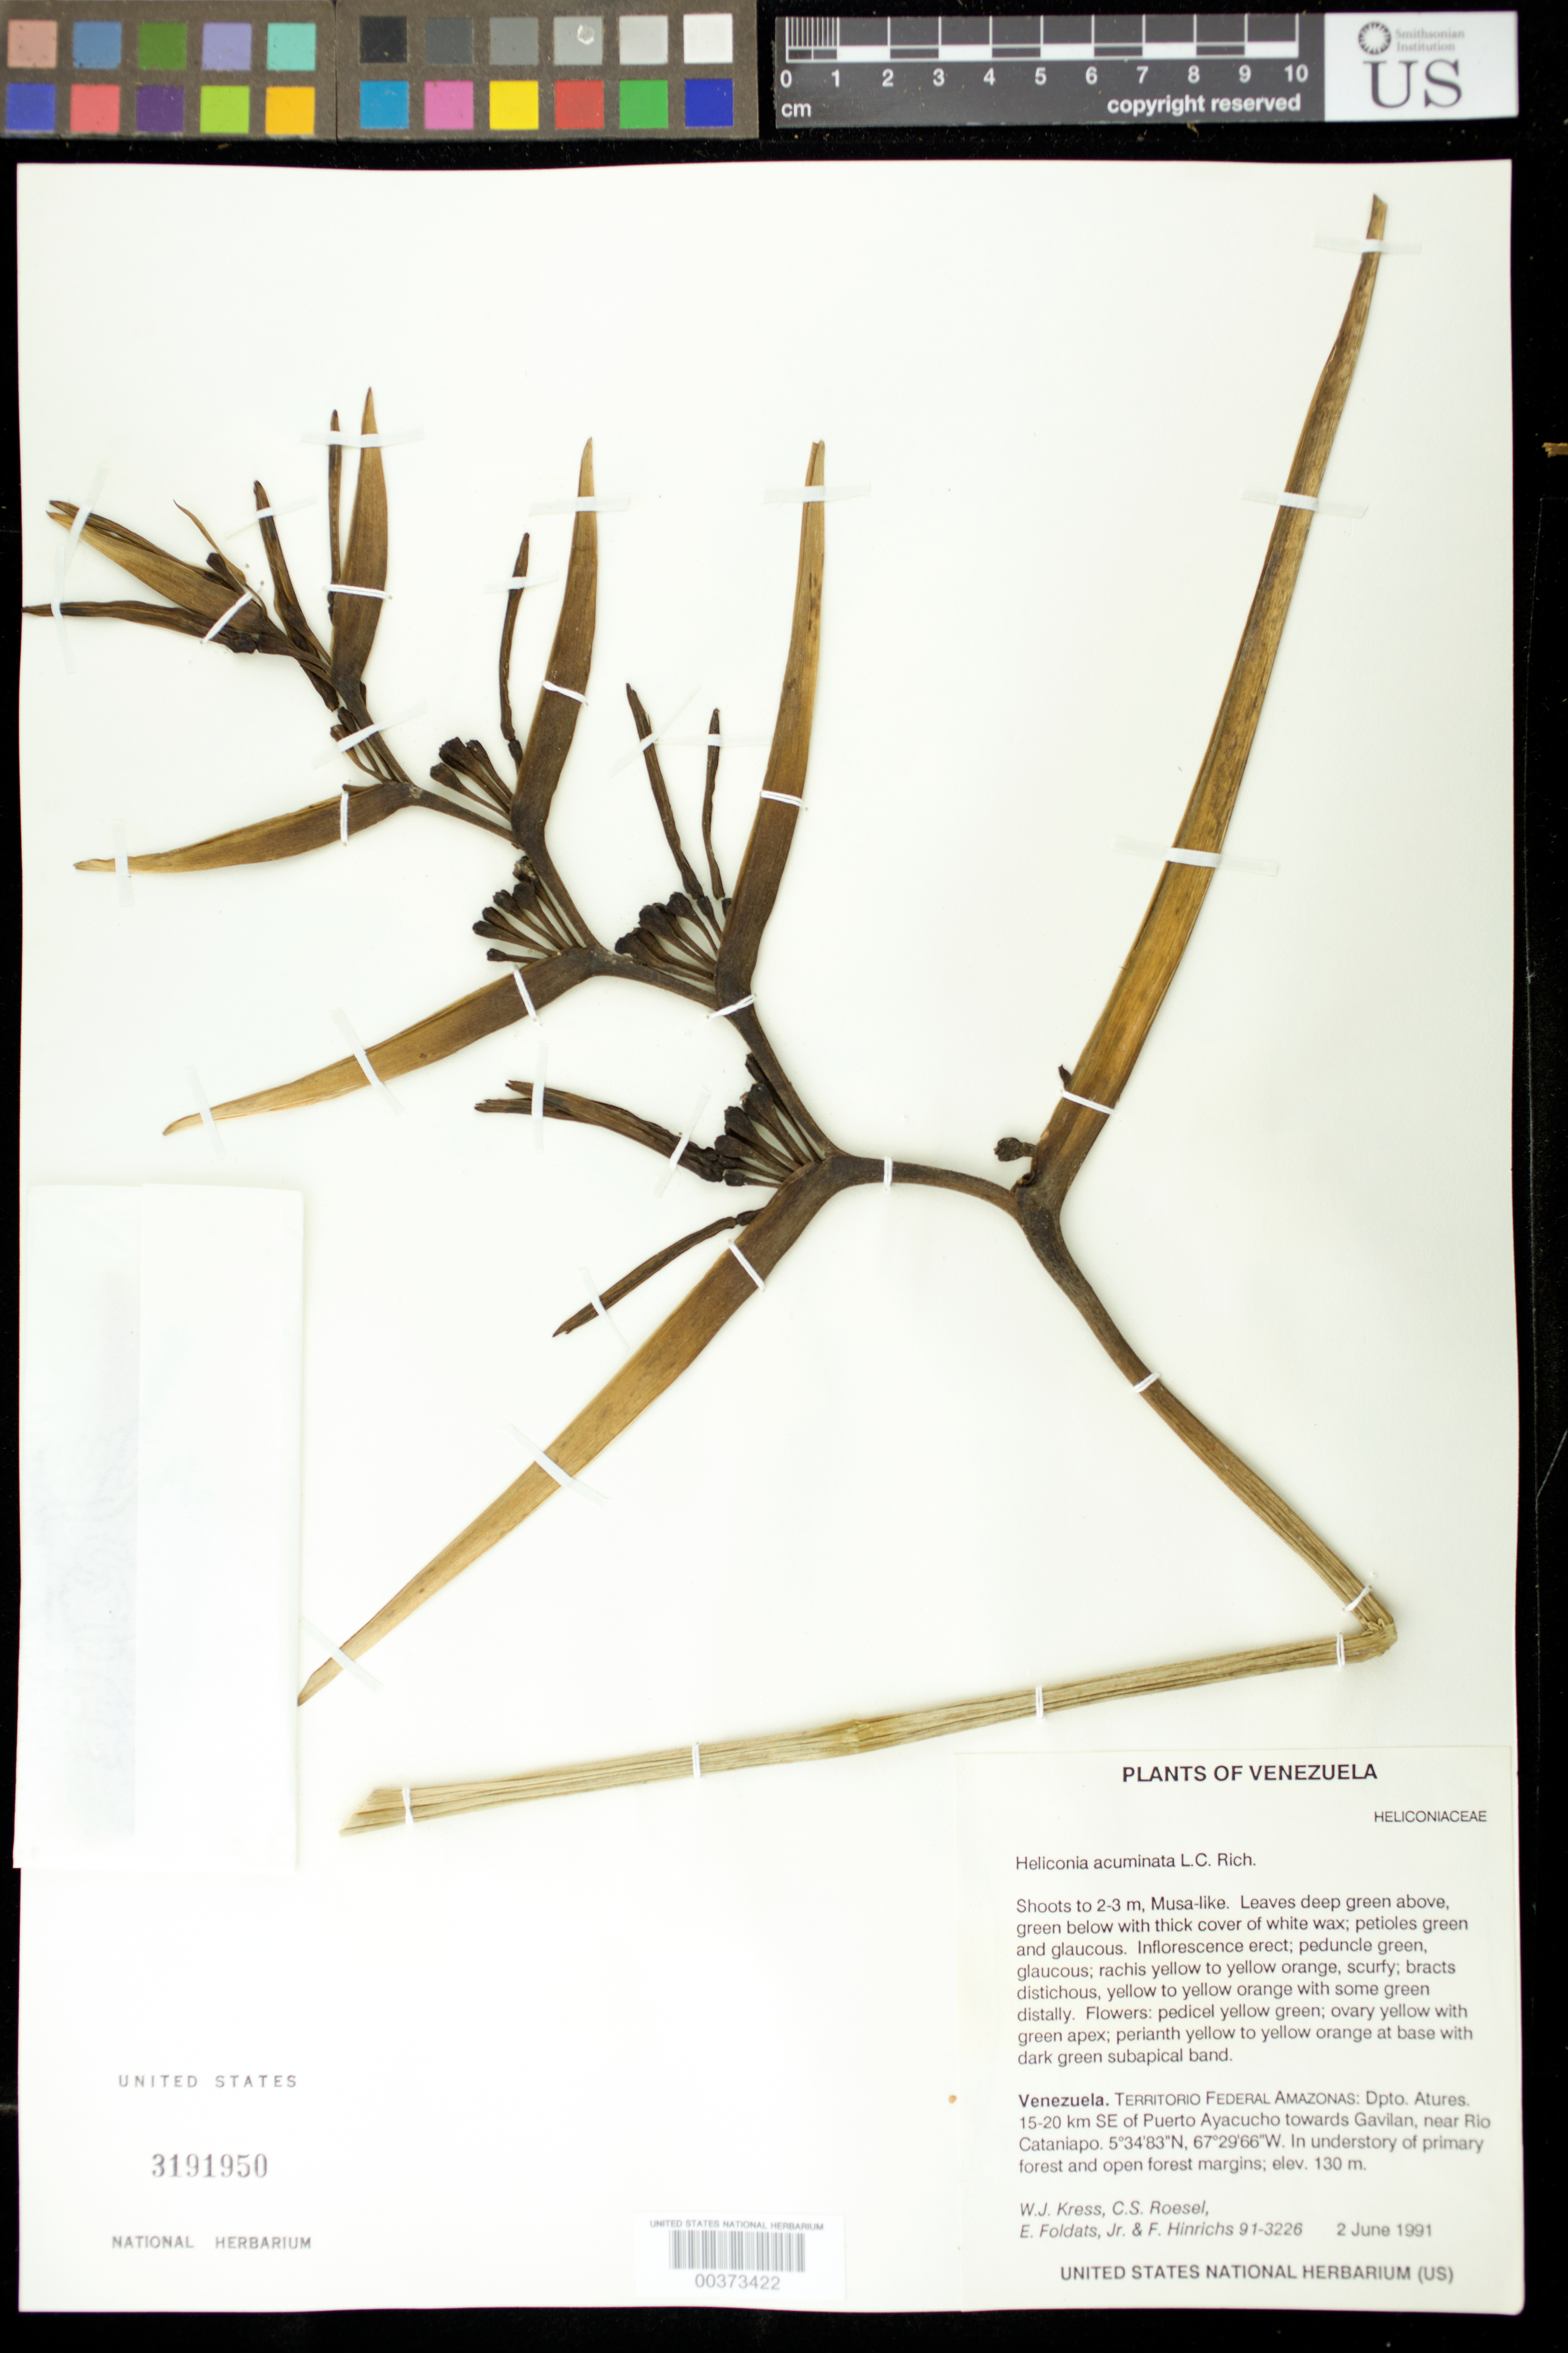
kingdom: Plantae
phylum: Tracheophyta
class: Liliopsida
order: Zingiberales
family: Heliconiaceae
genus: Heliconia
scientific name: Heliconia acuminata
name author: A. Rich.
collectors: W. J. Kress, C. S. Roesel, E. Foldats & F. Hinrichs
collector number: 91-3226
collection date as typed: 02 Jun 1991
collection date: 1991-06-02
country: Venezuela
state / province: Amazonas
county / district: Atures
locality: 15-20 km se of puerto ayacucho towards gavilan near rio cataniapo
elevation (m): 130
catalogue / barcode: US 3191950